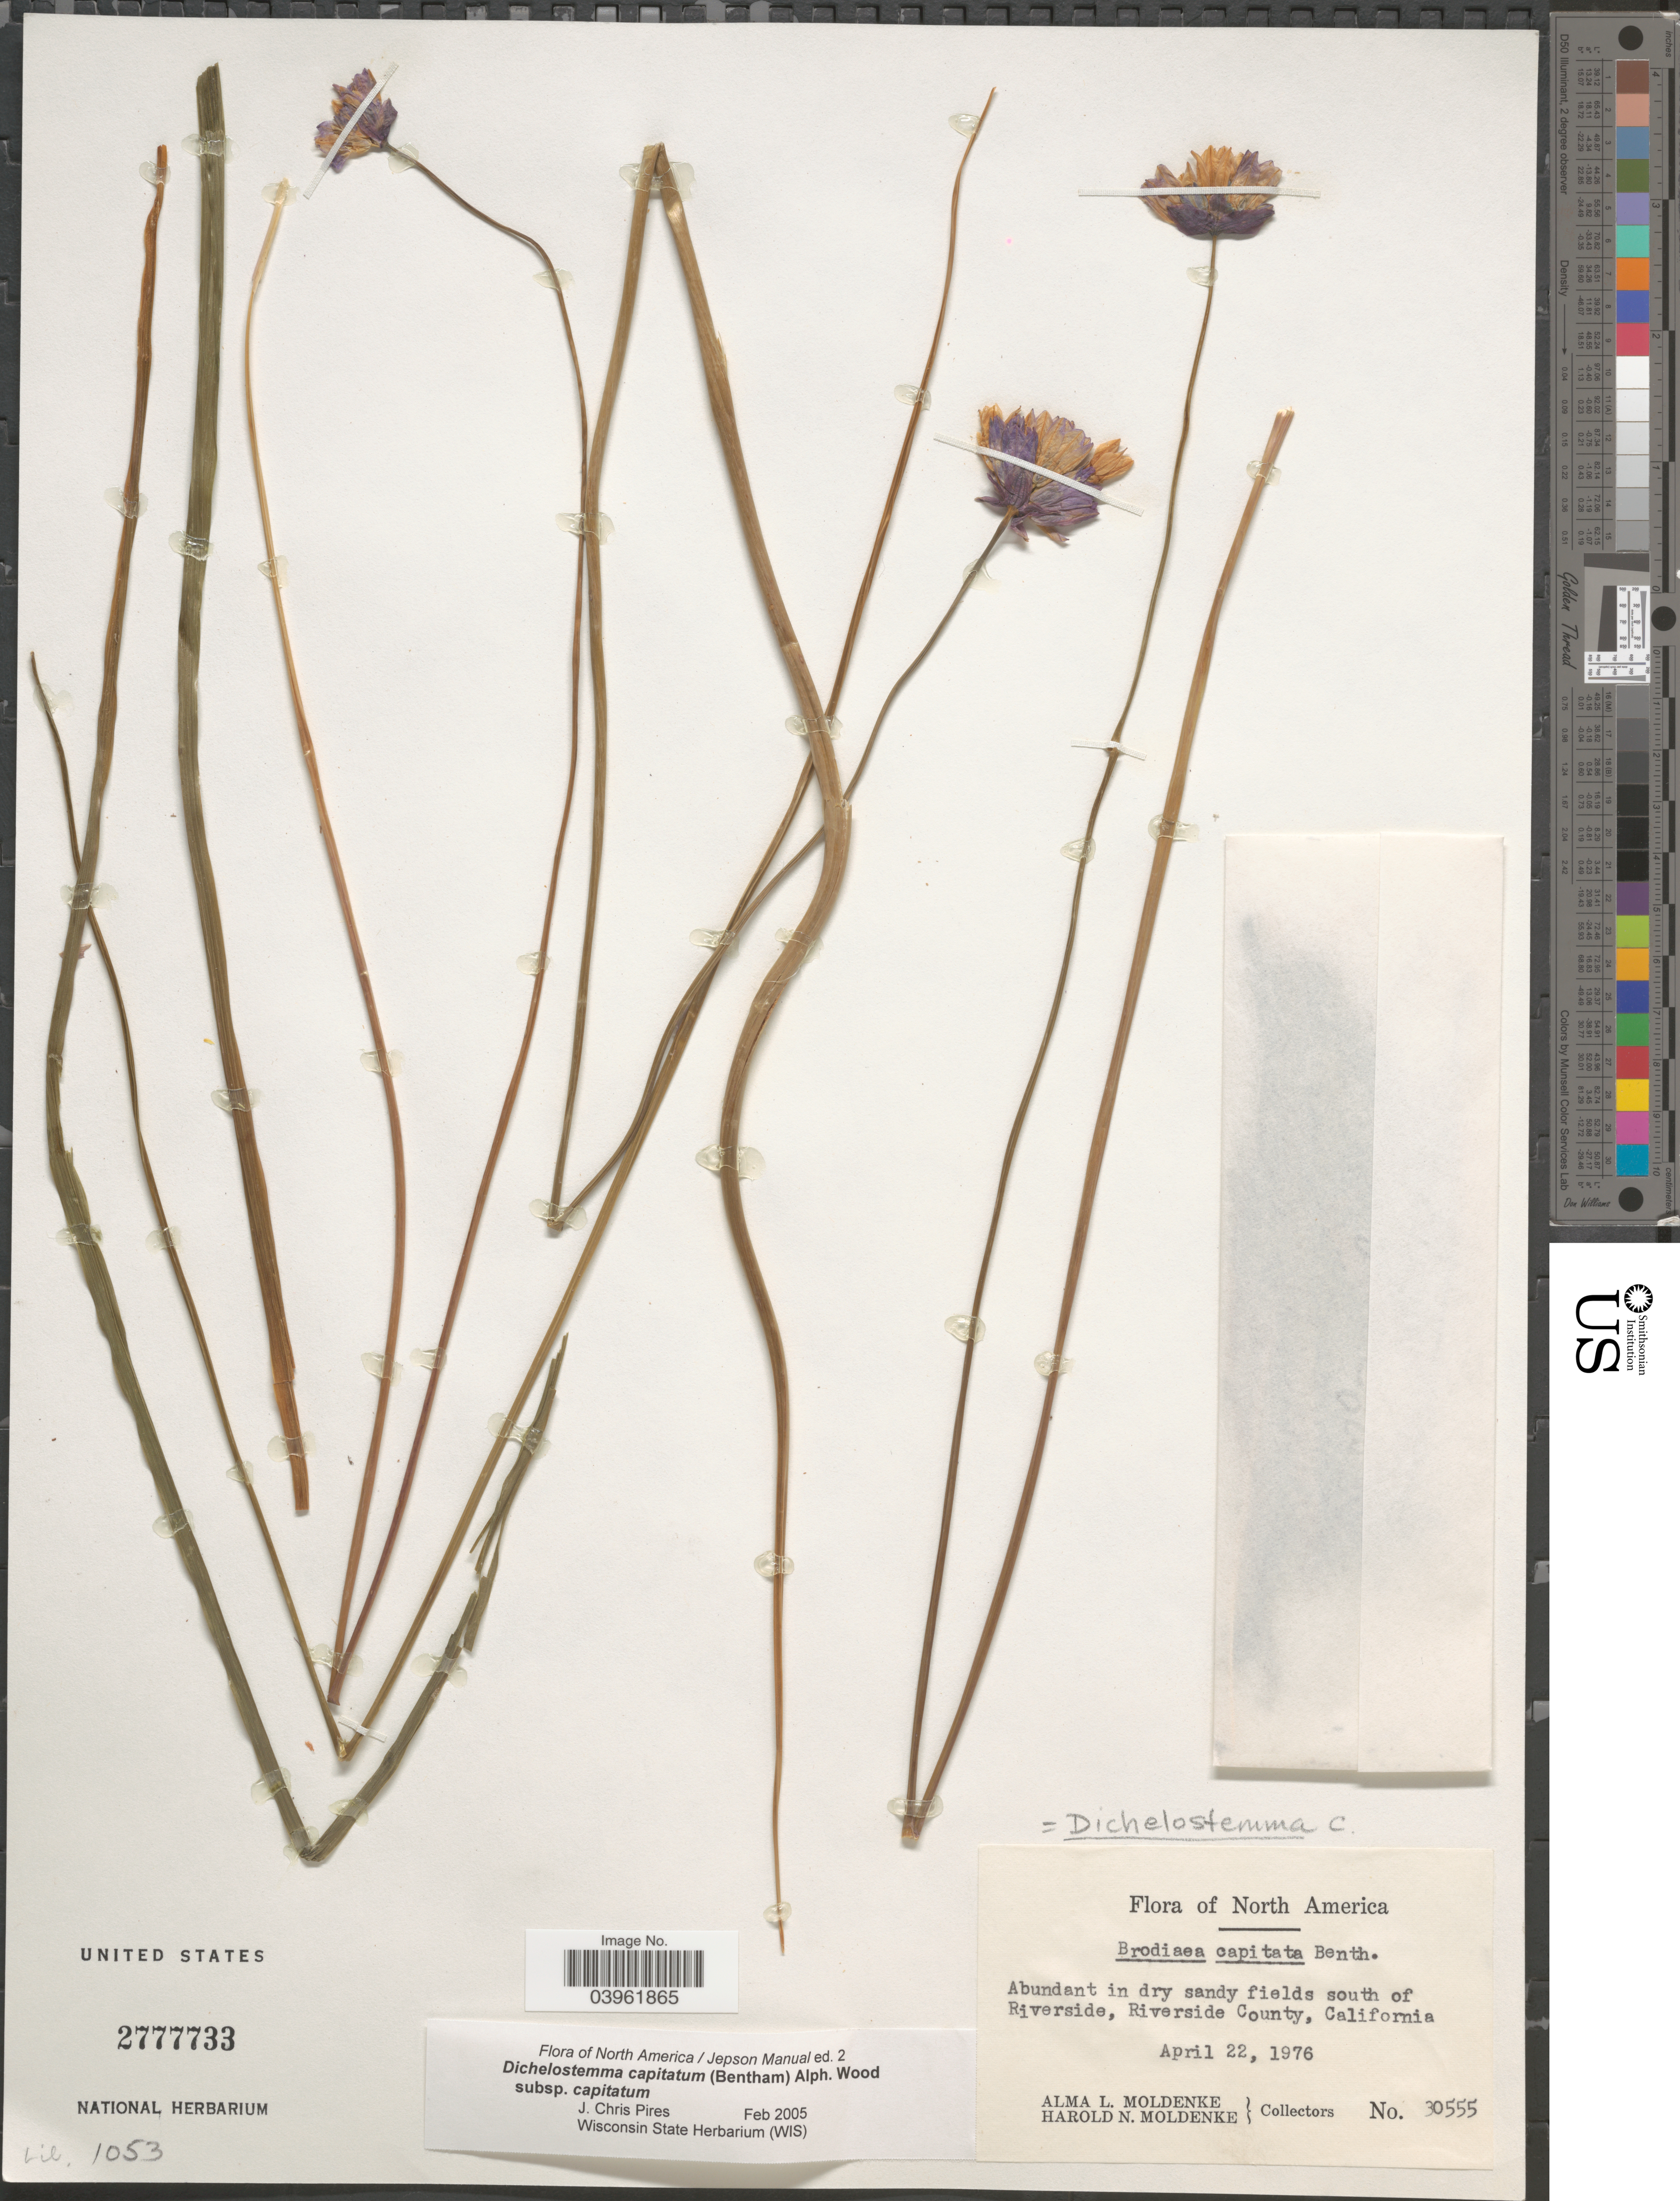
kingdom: Plantae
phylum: Tracheophyta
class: Liliopsida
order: Asparagales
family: Asparagaceae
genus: Dichelostemma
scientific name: Dichelostemma capitatum subsp. capitatum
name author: (Benth.) Alph. Wood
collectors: A. L. Moldenke & H. N. Moldenke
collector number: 30555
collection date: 1976-04-22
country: United States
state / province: California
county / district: Riverside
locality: Abundant in dry sandy fields south of Riverside, Riverside County.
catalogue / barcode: US 2777733